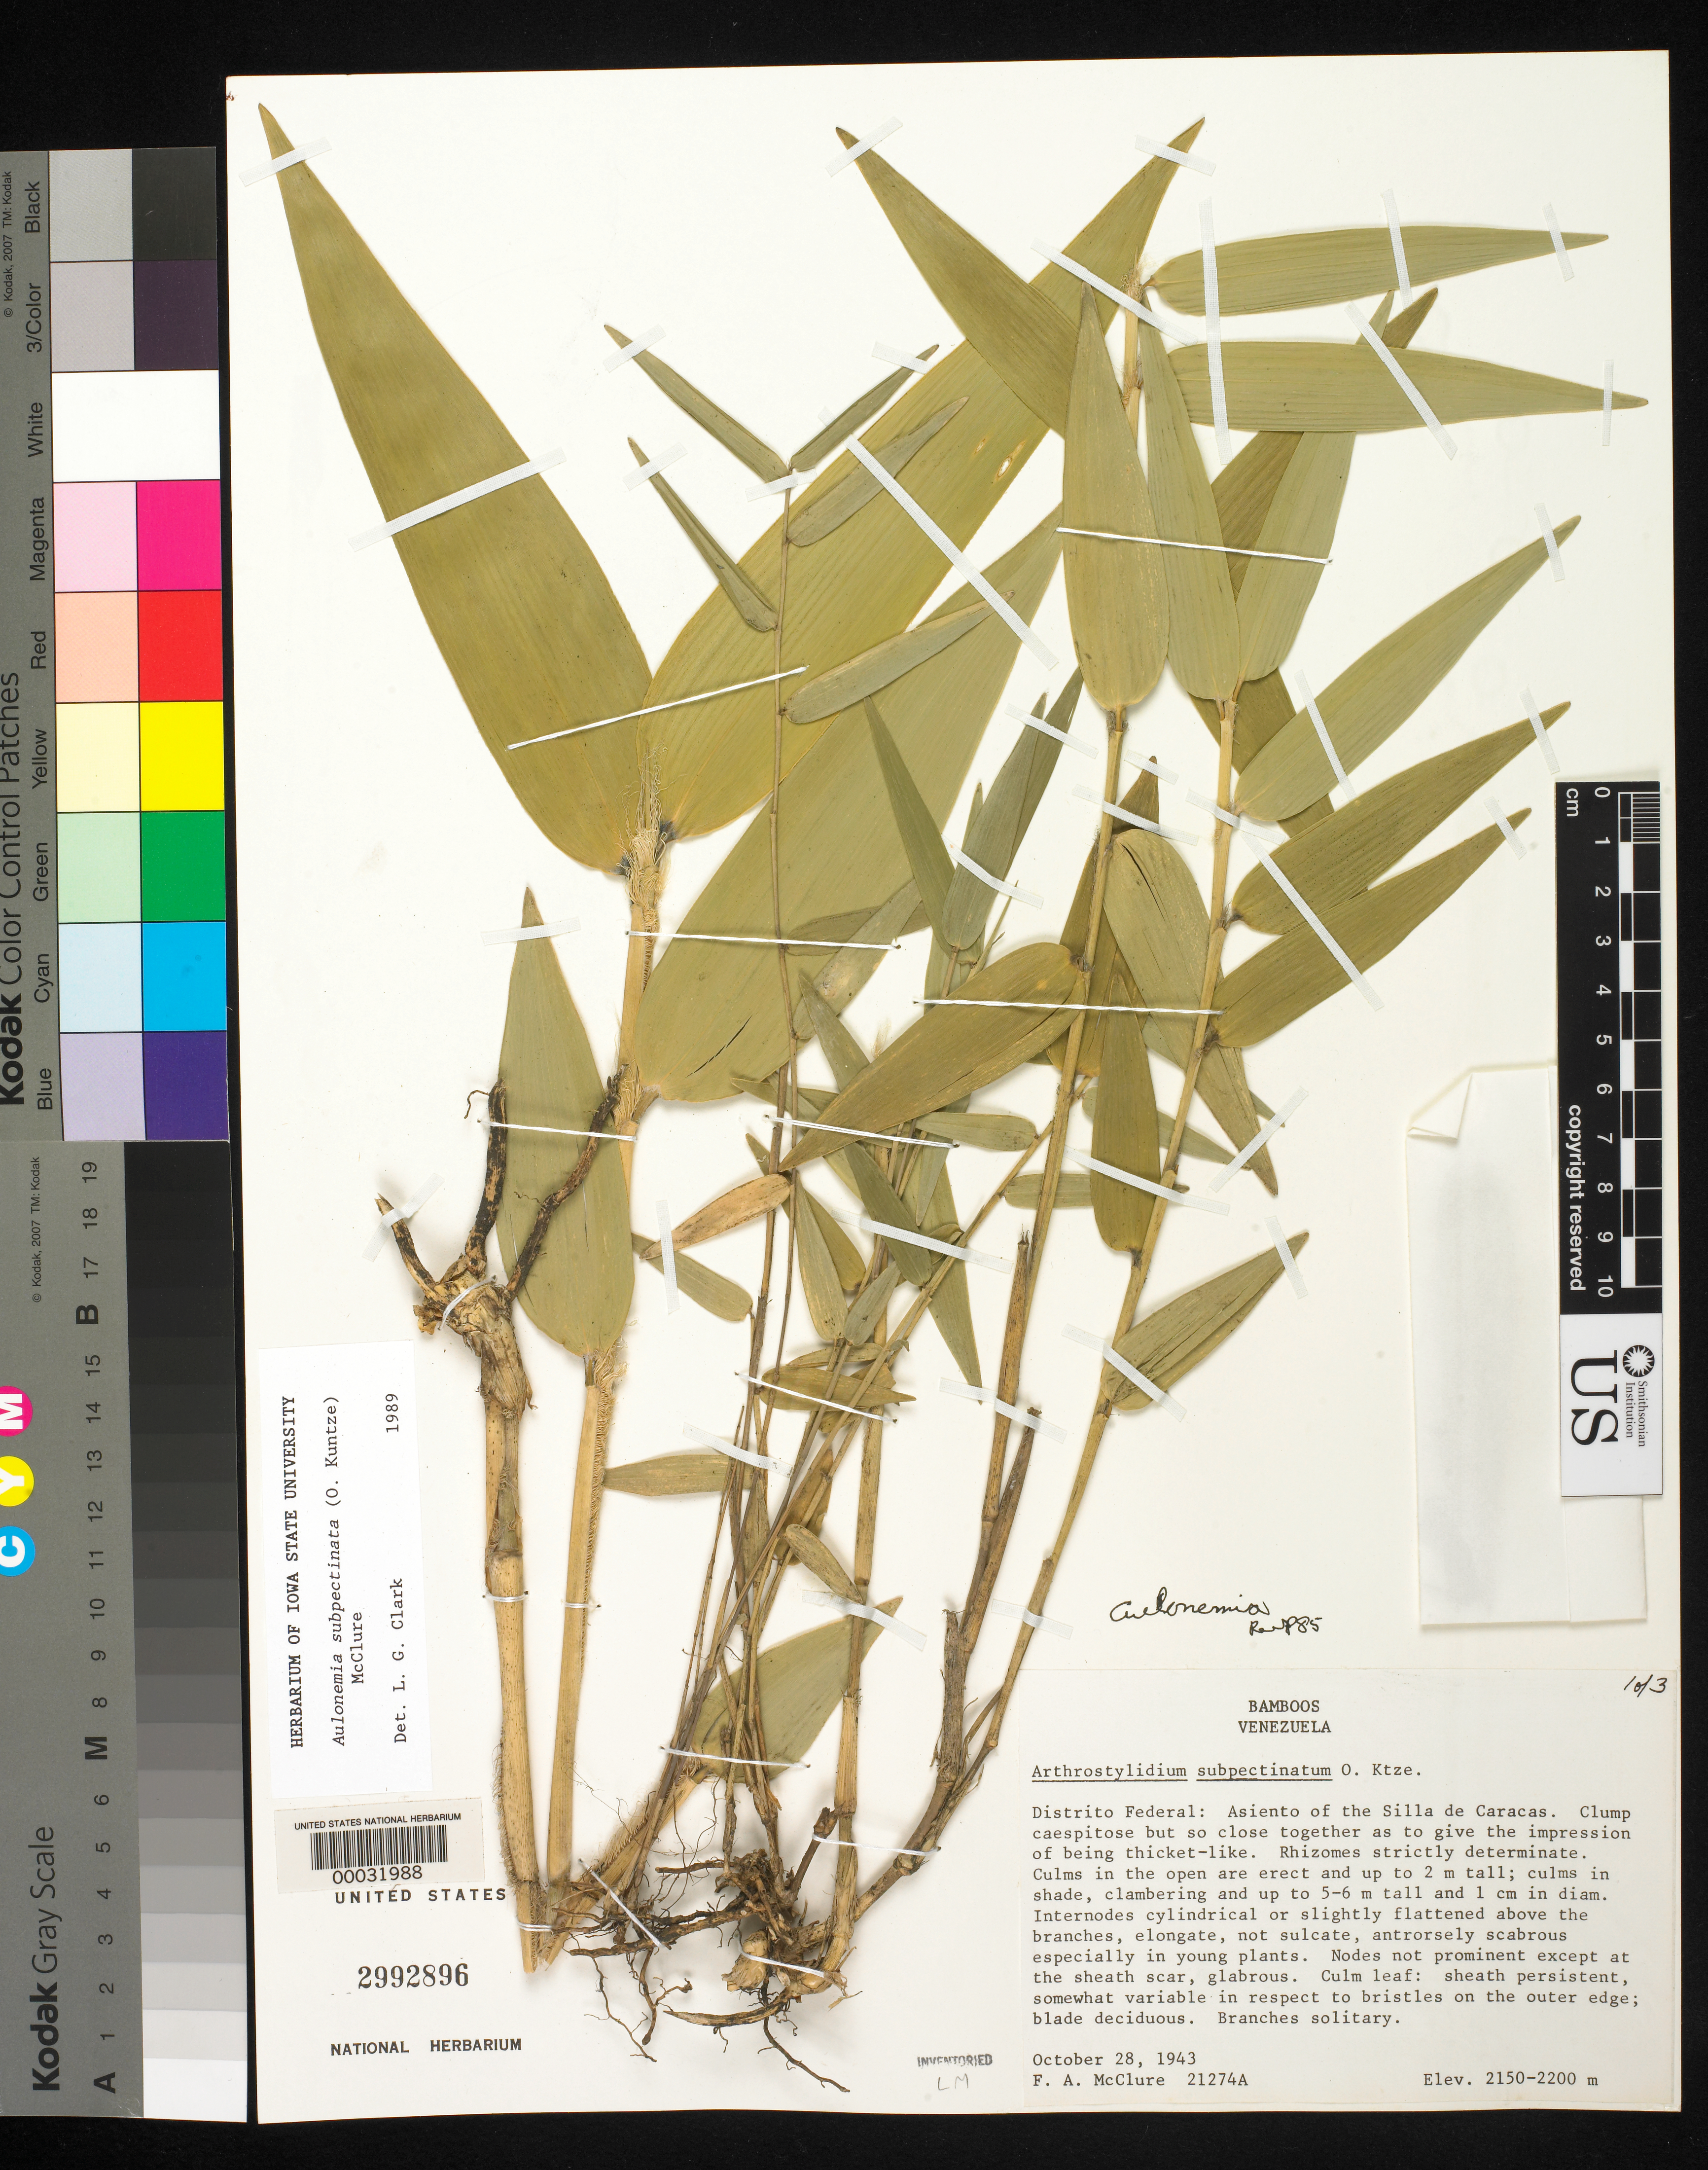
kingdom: Plantae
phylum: Tracheophyta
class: Liliopsida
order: Poales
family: Poaceae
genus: Aulonemia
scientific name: Aulonemia subpectinata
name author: (Kuntze) McClure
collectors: F. A. McClure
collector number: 21274 A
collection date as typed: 28 Oct 1943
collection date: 1943-10-28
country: Venezuela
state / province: Distrito Federal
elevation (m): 2150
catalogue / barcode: US 2992896